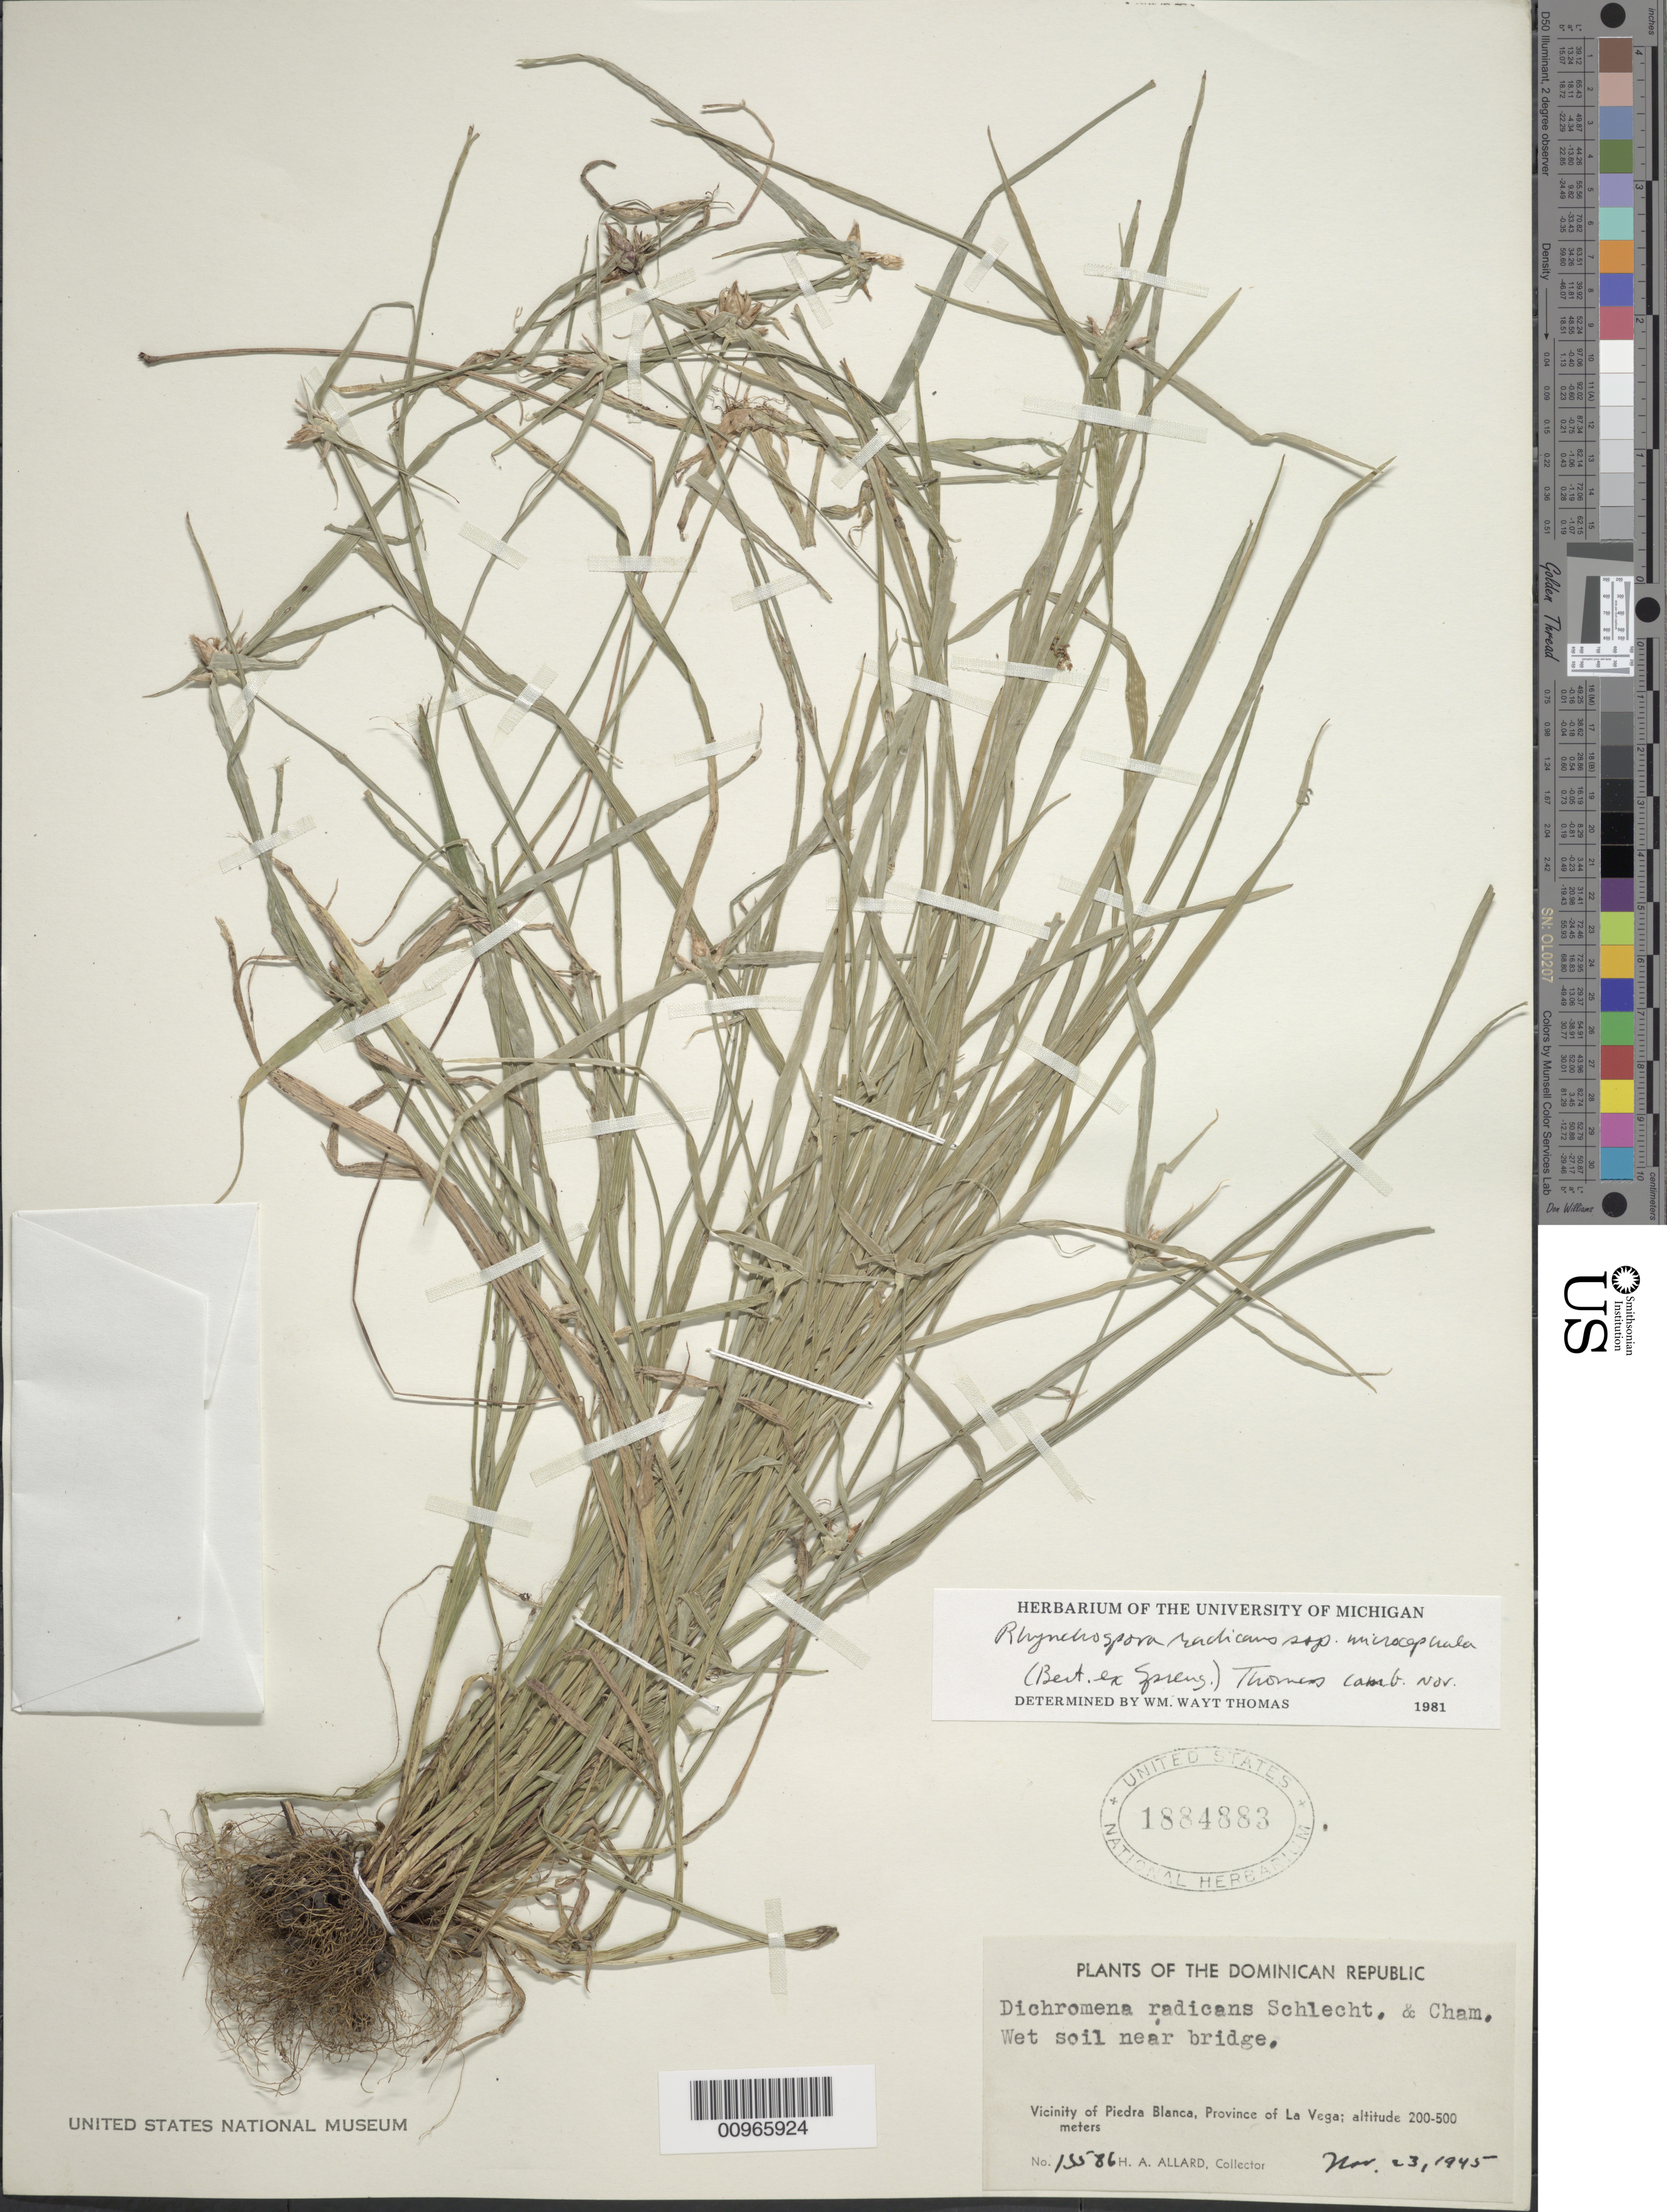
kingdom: Plantae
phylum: Tracheophyta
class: Liliopsida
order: Poales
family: Cyperaceae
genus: Rhynchospora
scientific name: Rhynchospora radicans subsp. microcephala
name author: (Bertero ex Spreng.) W.W. Thomas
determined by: Thomas, W. W., (NY), New York Botanical Garden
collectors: H. A. Allard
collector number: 13586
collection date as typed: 23 Nov 1945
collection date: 1945-11-23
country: Dominican Republic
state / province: La Vega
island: Hispaniola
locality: Vicinity of Piedra Blanca, near bridge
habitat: Wet soil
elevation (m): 200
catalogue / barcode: US 1884883